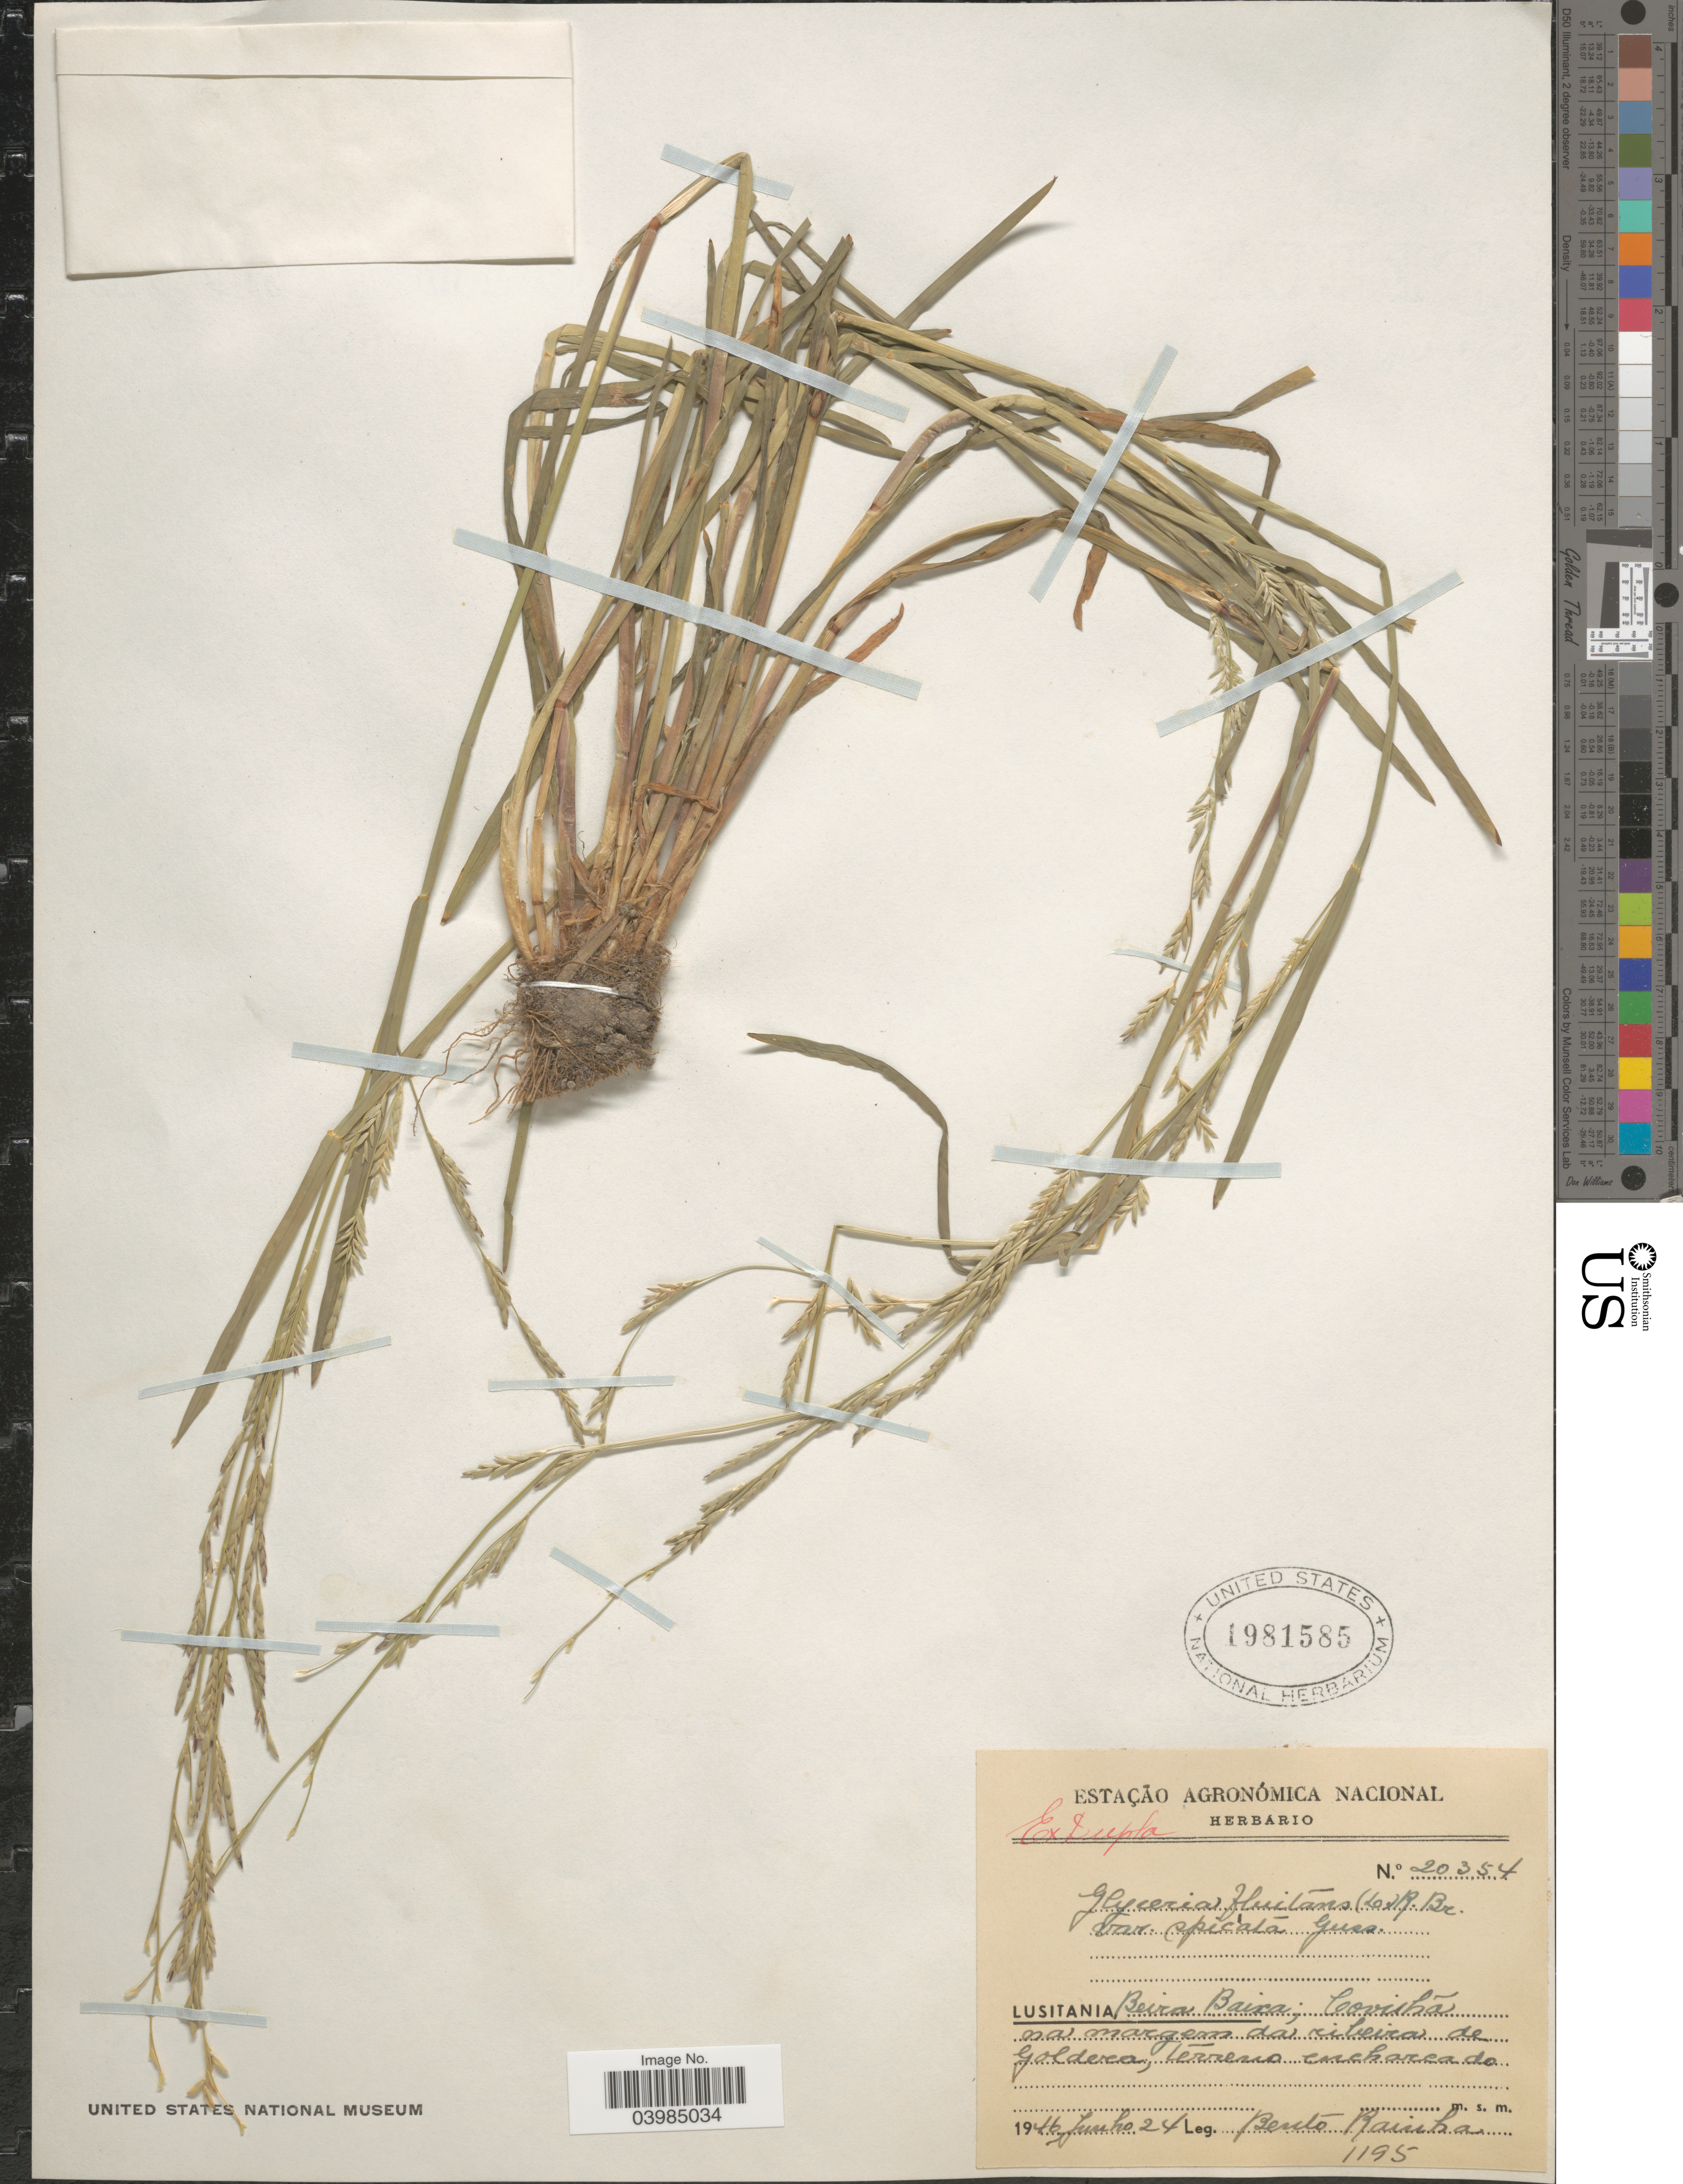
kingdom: Plantae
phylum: Tracheophyta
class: Liliopsida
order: Poales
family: Poaceae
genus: Glyceria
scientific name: Glyceria fluitans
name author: (L.) R. Br.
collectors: B. Rainha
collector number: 1195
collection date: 1946-06-24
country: Portugal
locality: Lusitania, Beira Baixa; Covirhã na margem da ribeira de Goldera, terreno encharcade.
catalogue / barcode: US 1981585